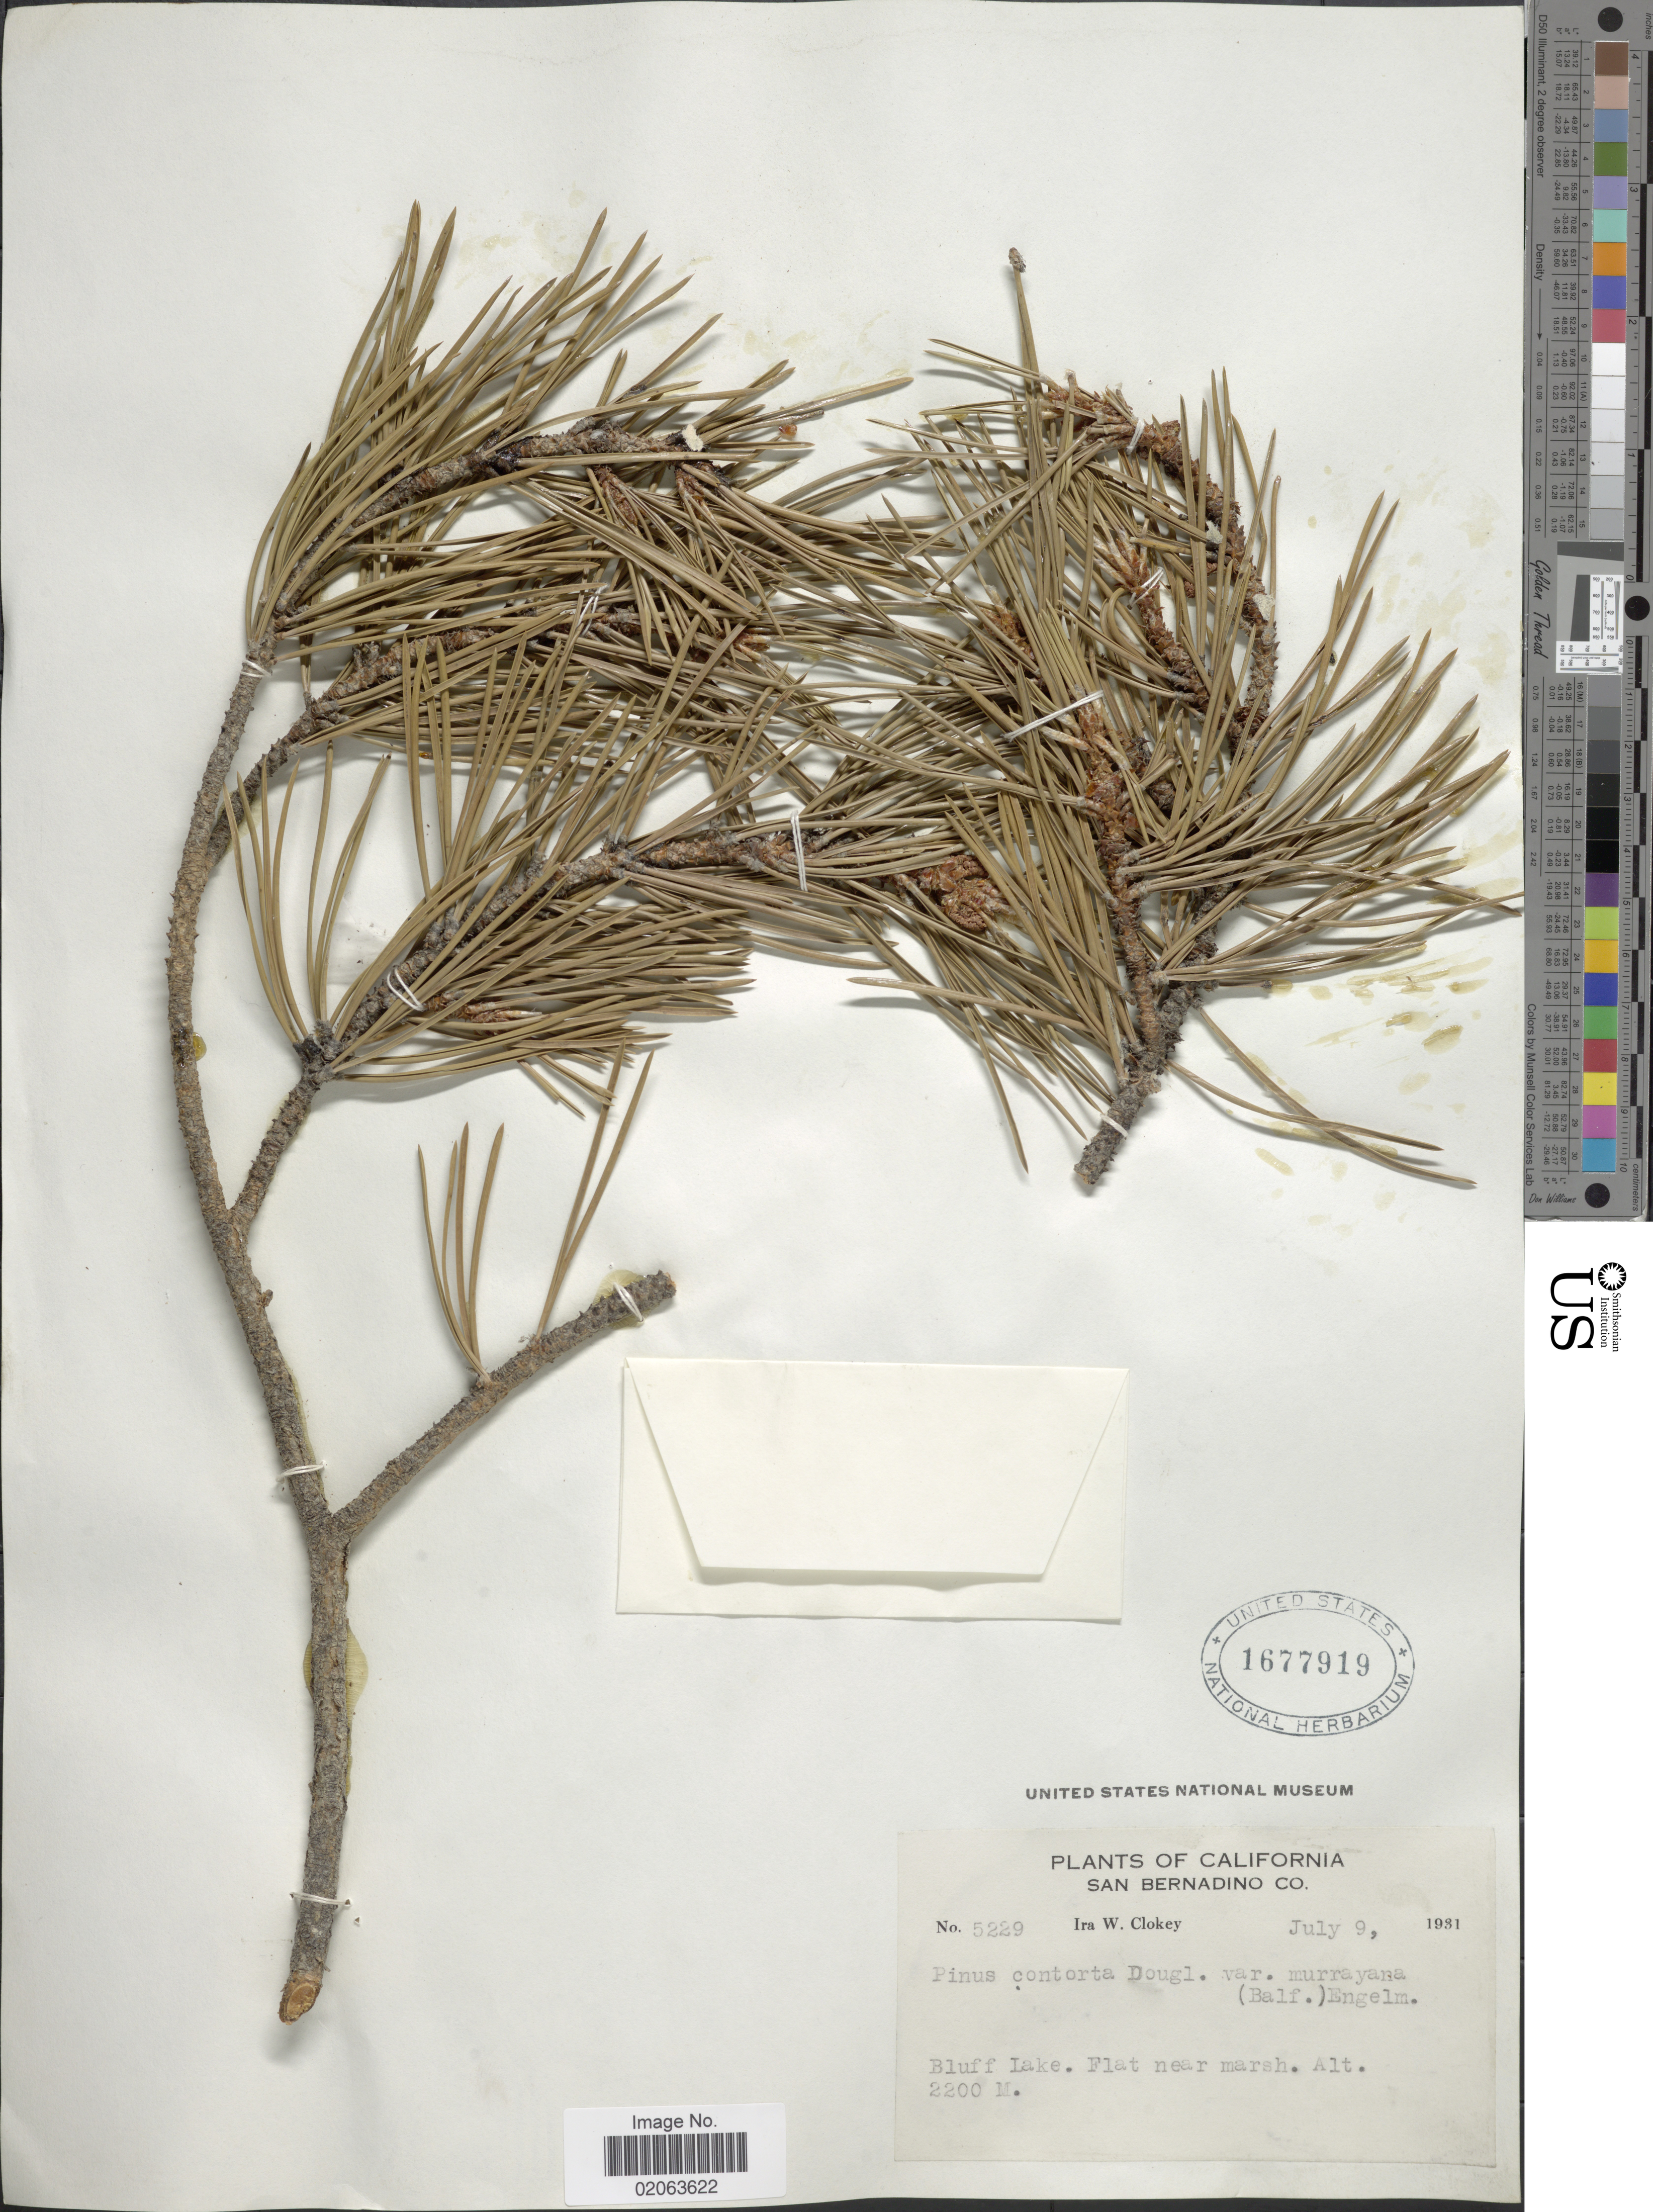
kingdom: Plantae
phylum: Tracheophyta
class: Pinopsida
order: Pinales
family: Pinaceae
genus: Pinus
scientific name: Pinus contorta var. murrayana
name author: (Balf.) S. Watson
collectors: I. W. Clokey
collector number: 5229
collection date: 1931-07-09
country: United States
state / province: California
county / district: San Bernardino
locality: San Bernadino Co. Bluff Lake. Flat near marsh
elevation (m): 2200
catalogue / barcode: US 1677919